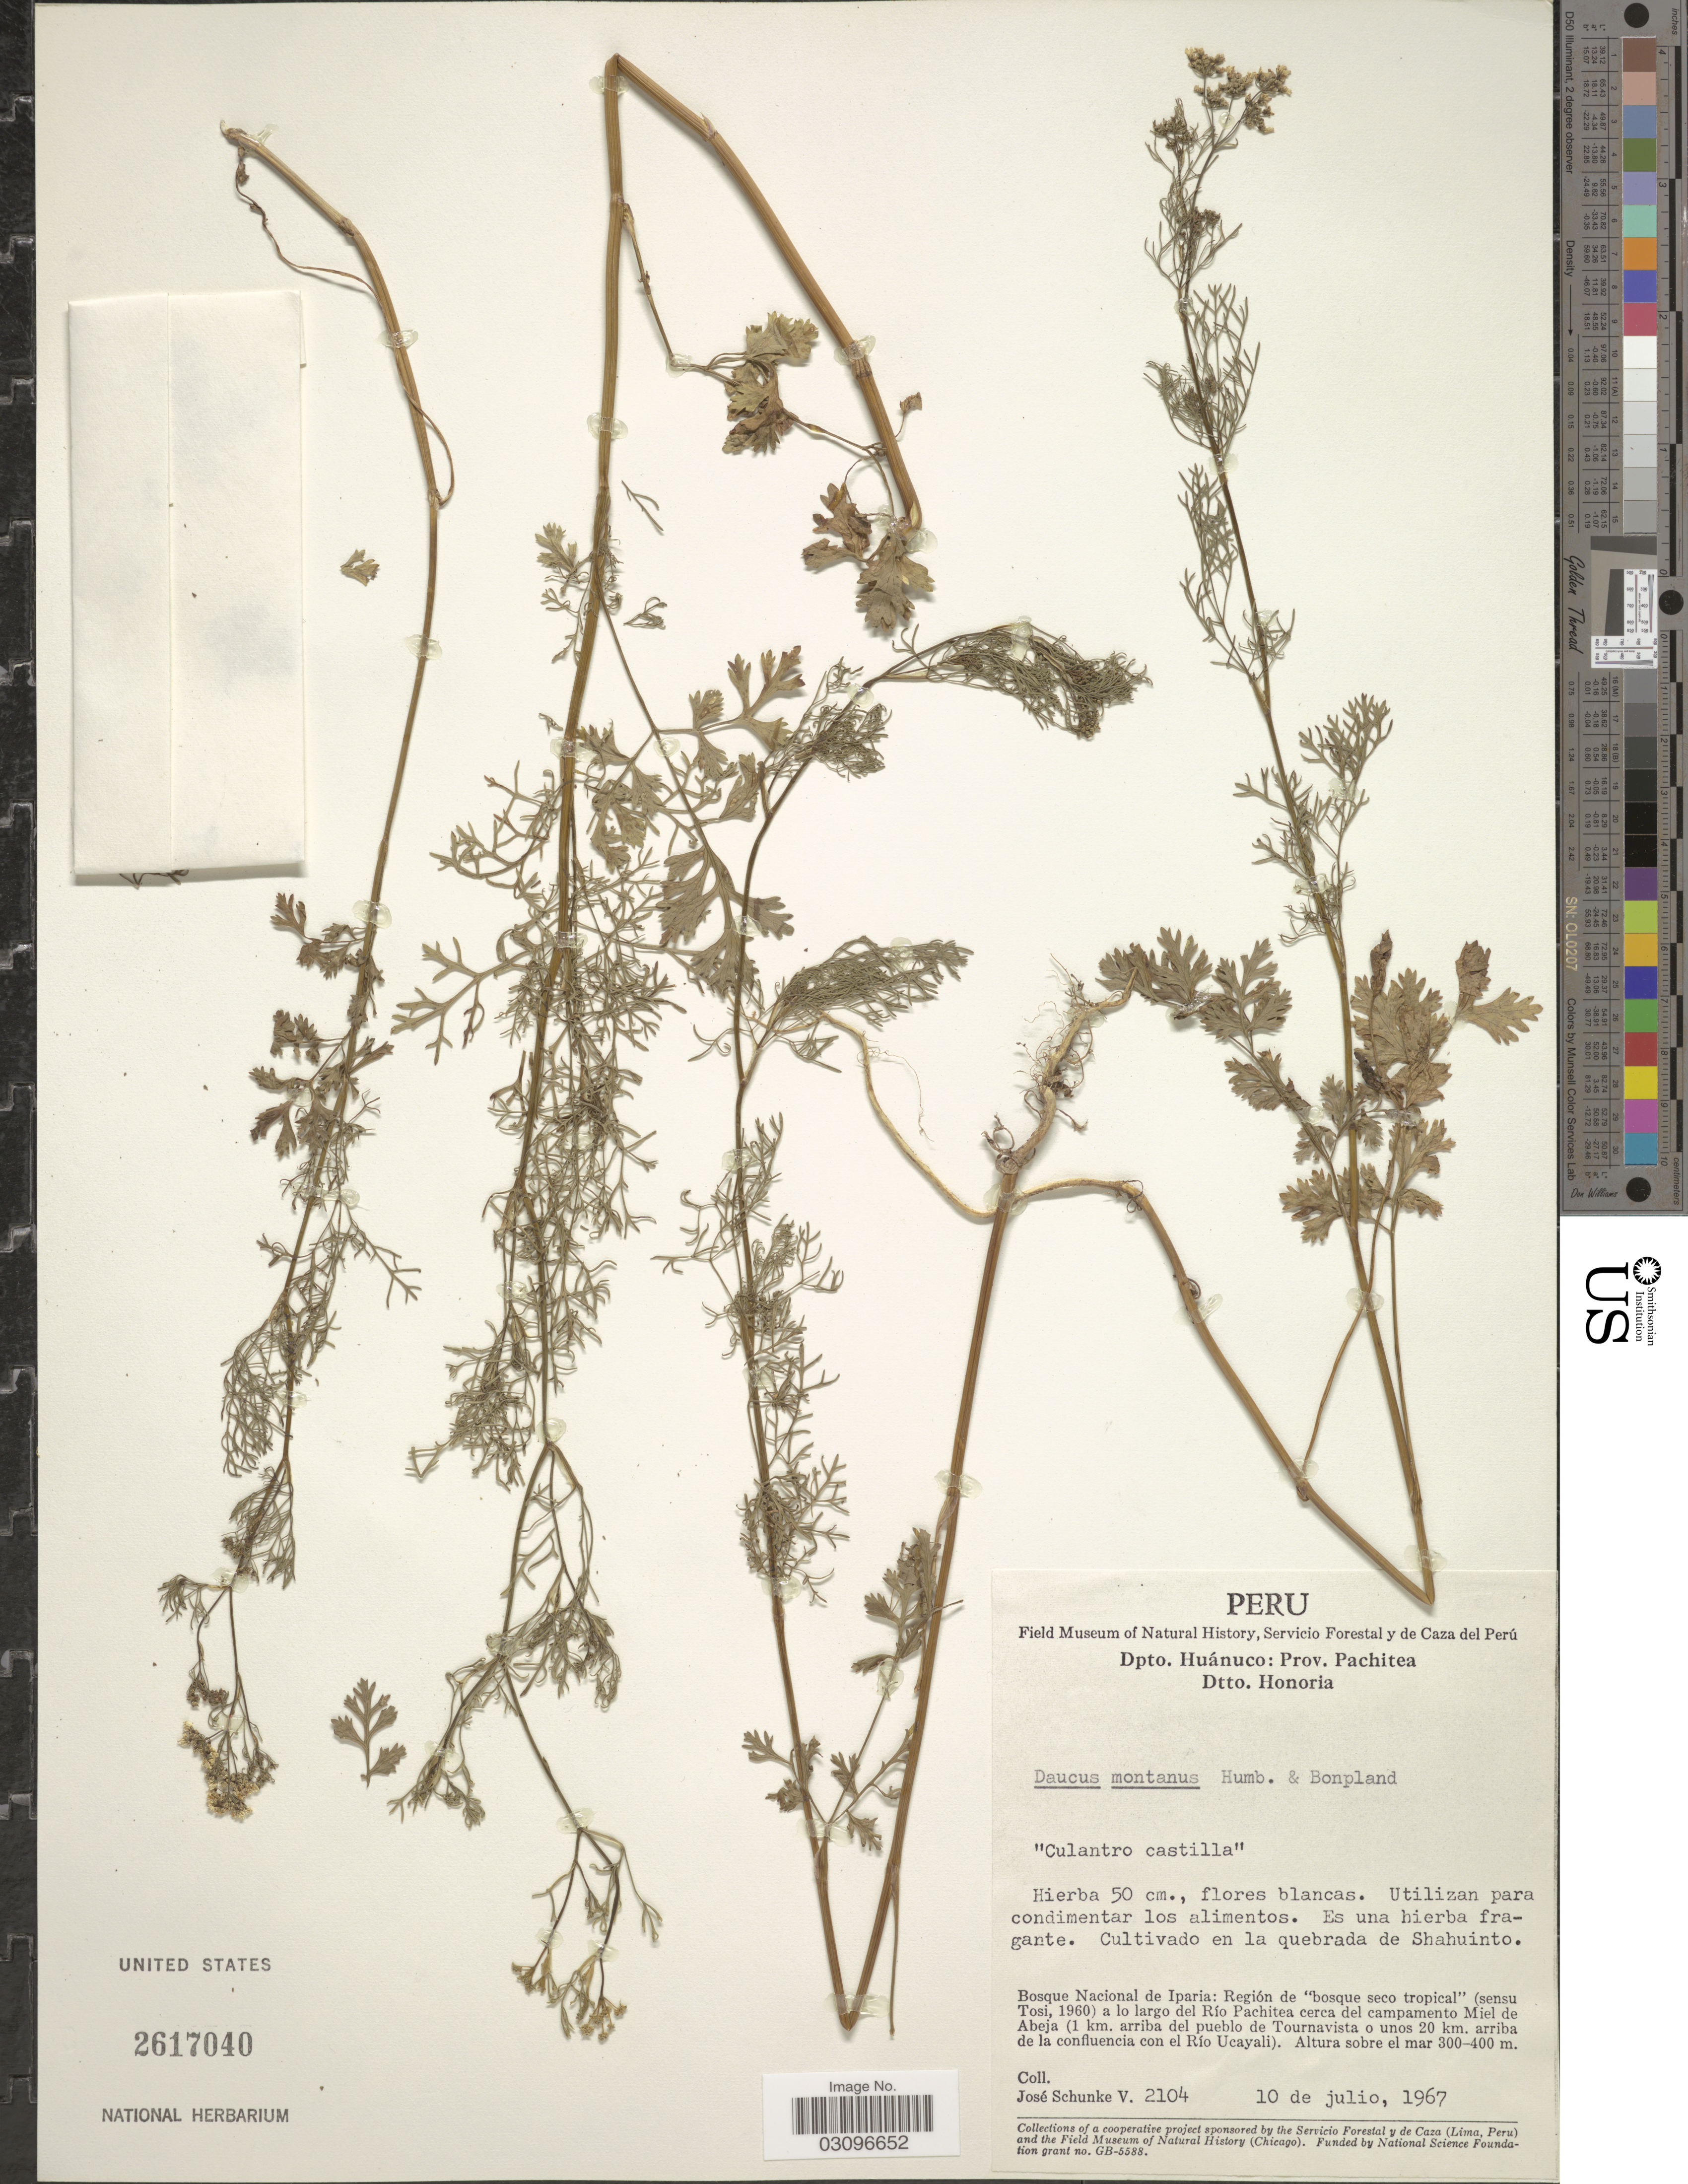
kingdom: Plantae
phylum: Tracheophyta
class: Magnoliopsida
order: Apiales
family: Apiaceae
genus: Daucus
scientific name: Daucus montanus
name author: Humb. & Bonpl. ex Spreng.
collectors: J. Schunke Vigo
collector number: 2104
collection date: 1967-07-10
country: Peru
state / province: Huánuco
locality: Dpto. Huánuco: Prov. Pachitea, Dtto. Honoria, Cultivado en la quebrada de Shahuinto. Bosque Nacional de Iparia: Región de "bosque seco tropical" (sensu Tosi, 1960) a lo largo del Río Pachitea cerca del campamento Miel de Abeja (1 km. arriba del pueblo de Tournavista o unos 20 km. arriba de la confluencia con el Río Ucayali).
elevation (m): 300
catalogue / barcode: US 2617040